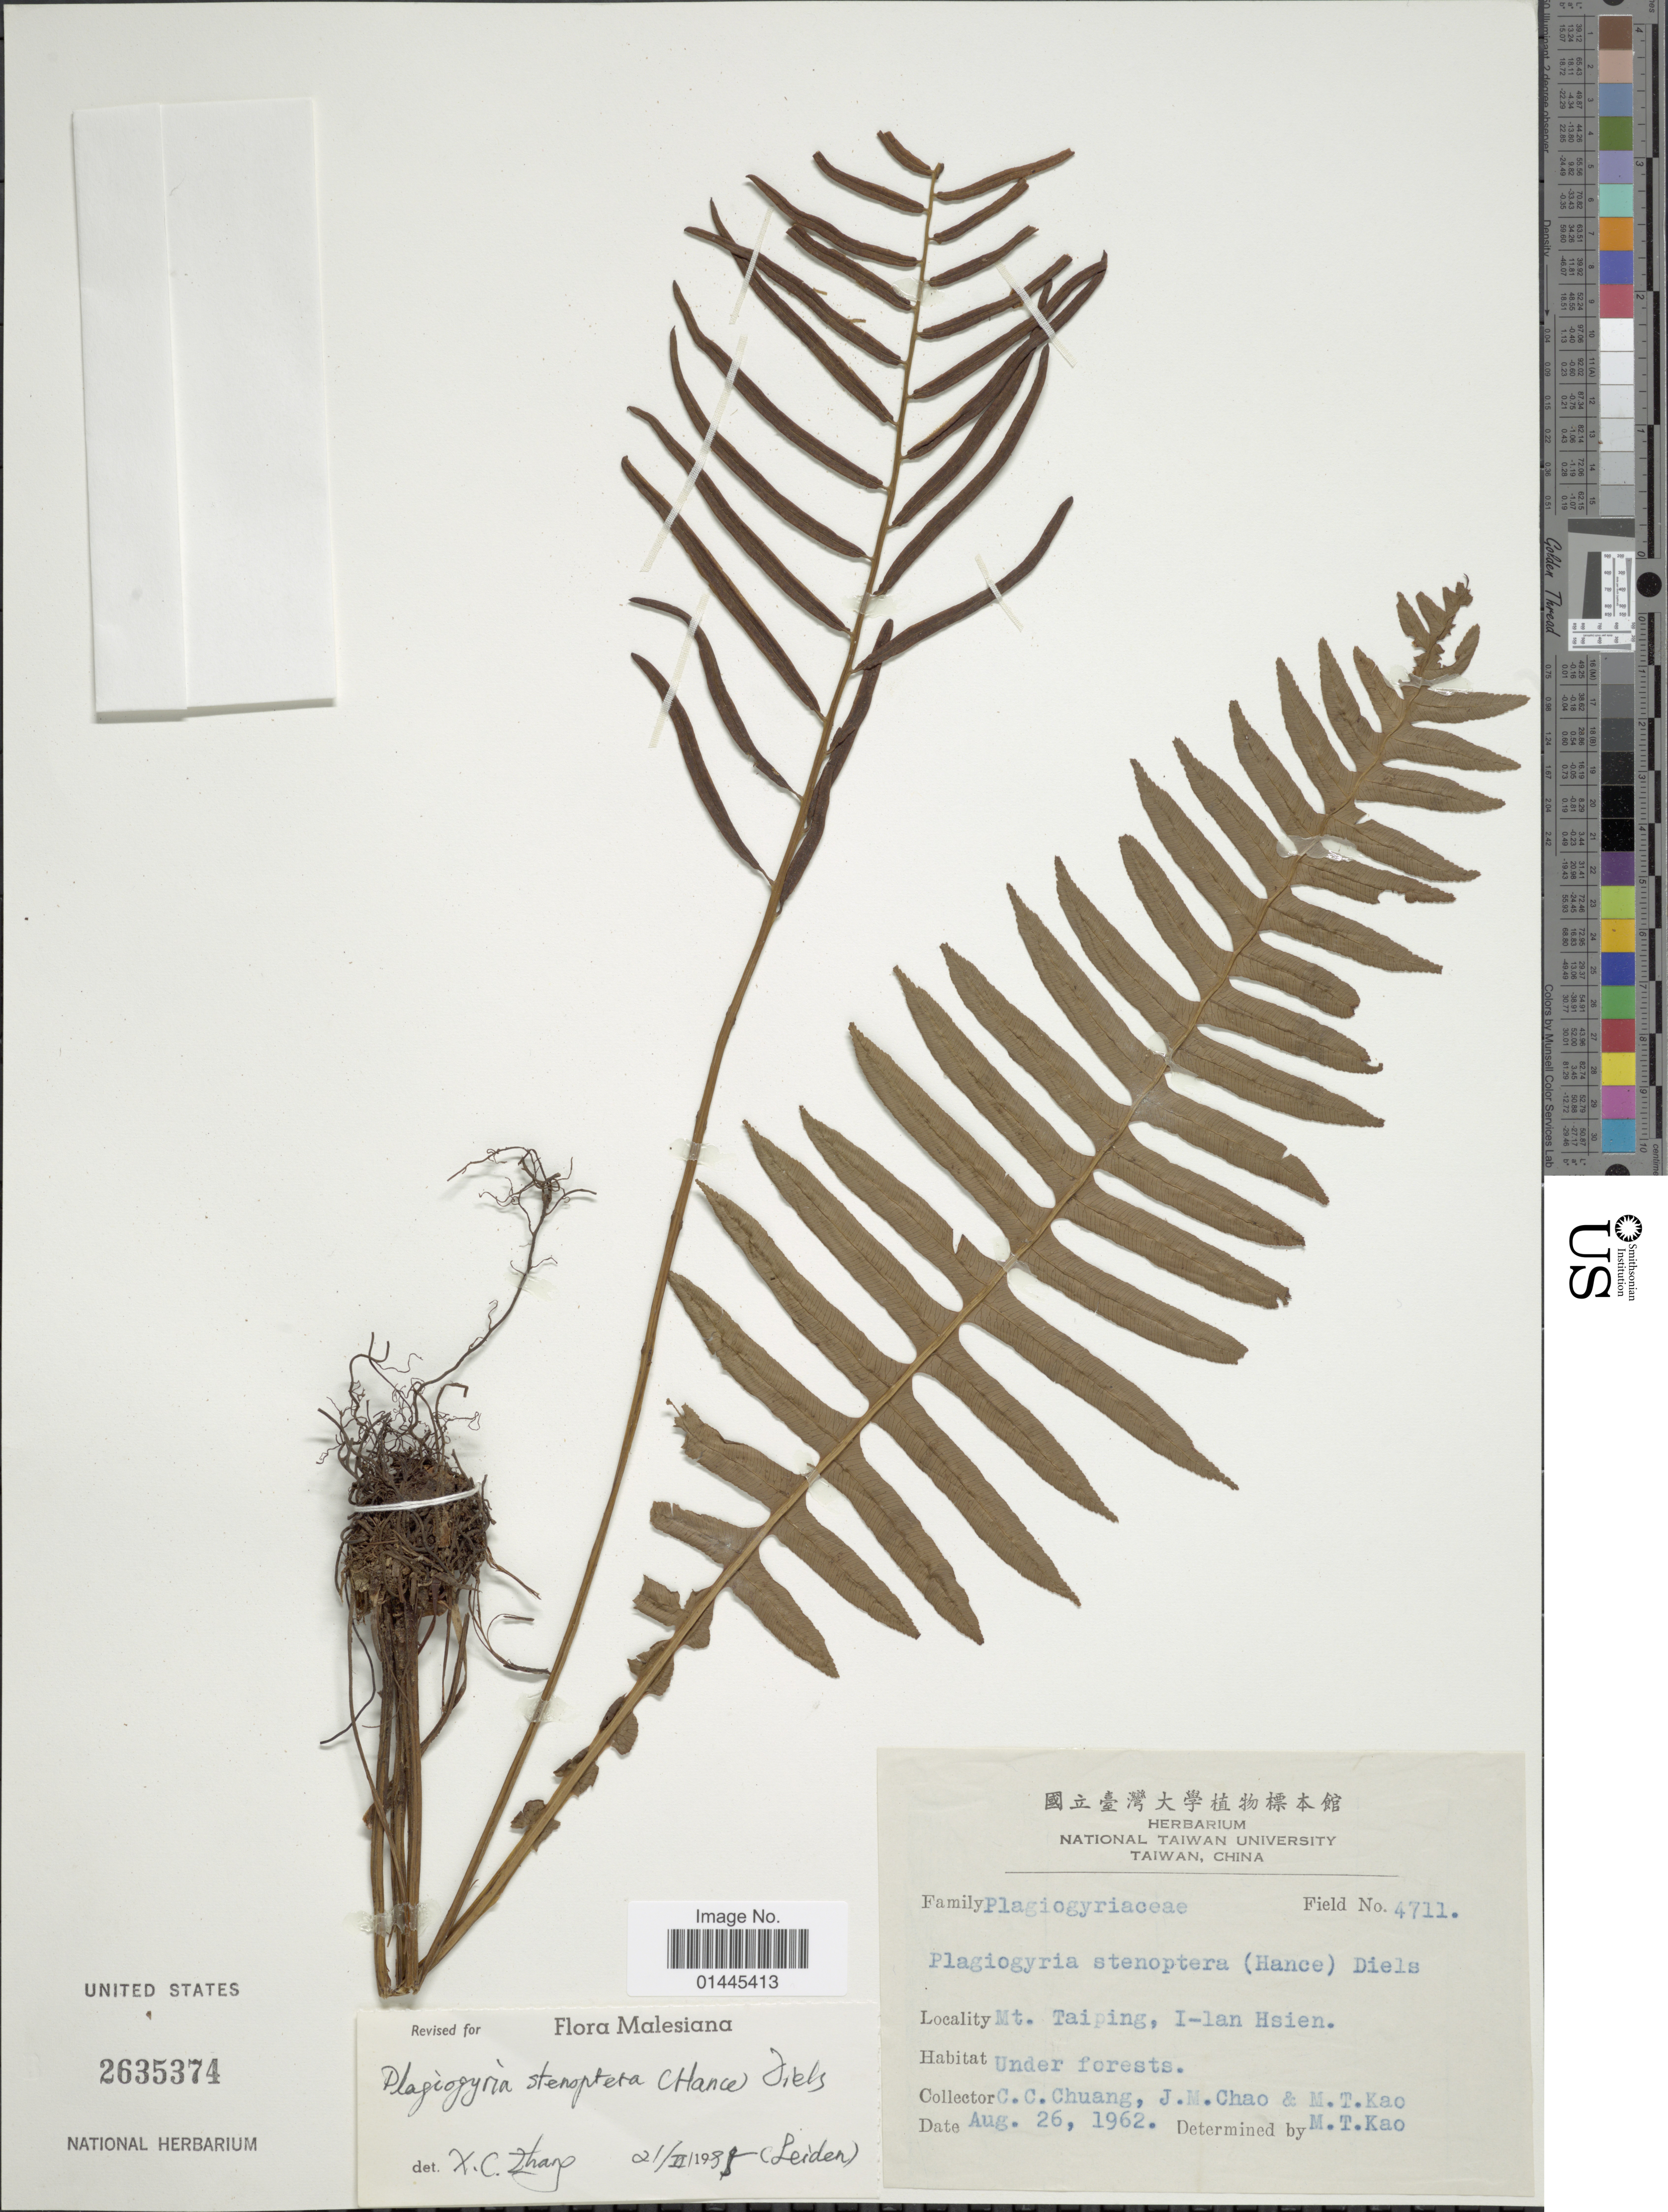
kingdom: Plantae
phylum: Tracheophyta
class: Polypodiopsida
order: Cyatheales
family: Plagiogyriaceae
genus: Plagiogyria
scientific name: Plagiogyria stenoptera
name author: (Hance) Diels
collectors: C. C. Chuang, J. Chao & M. T. Kao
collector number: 4711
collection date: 1962-08-26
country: Taiwan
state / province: Ilan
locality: Mt. Taiping, I-lan Hsien.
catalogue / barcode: US 2635374